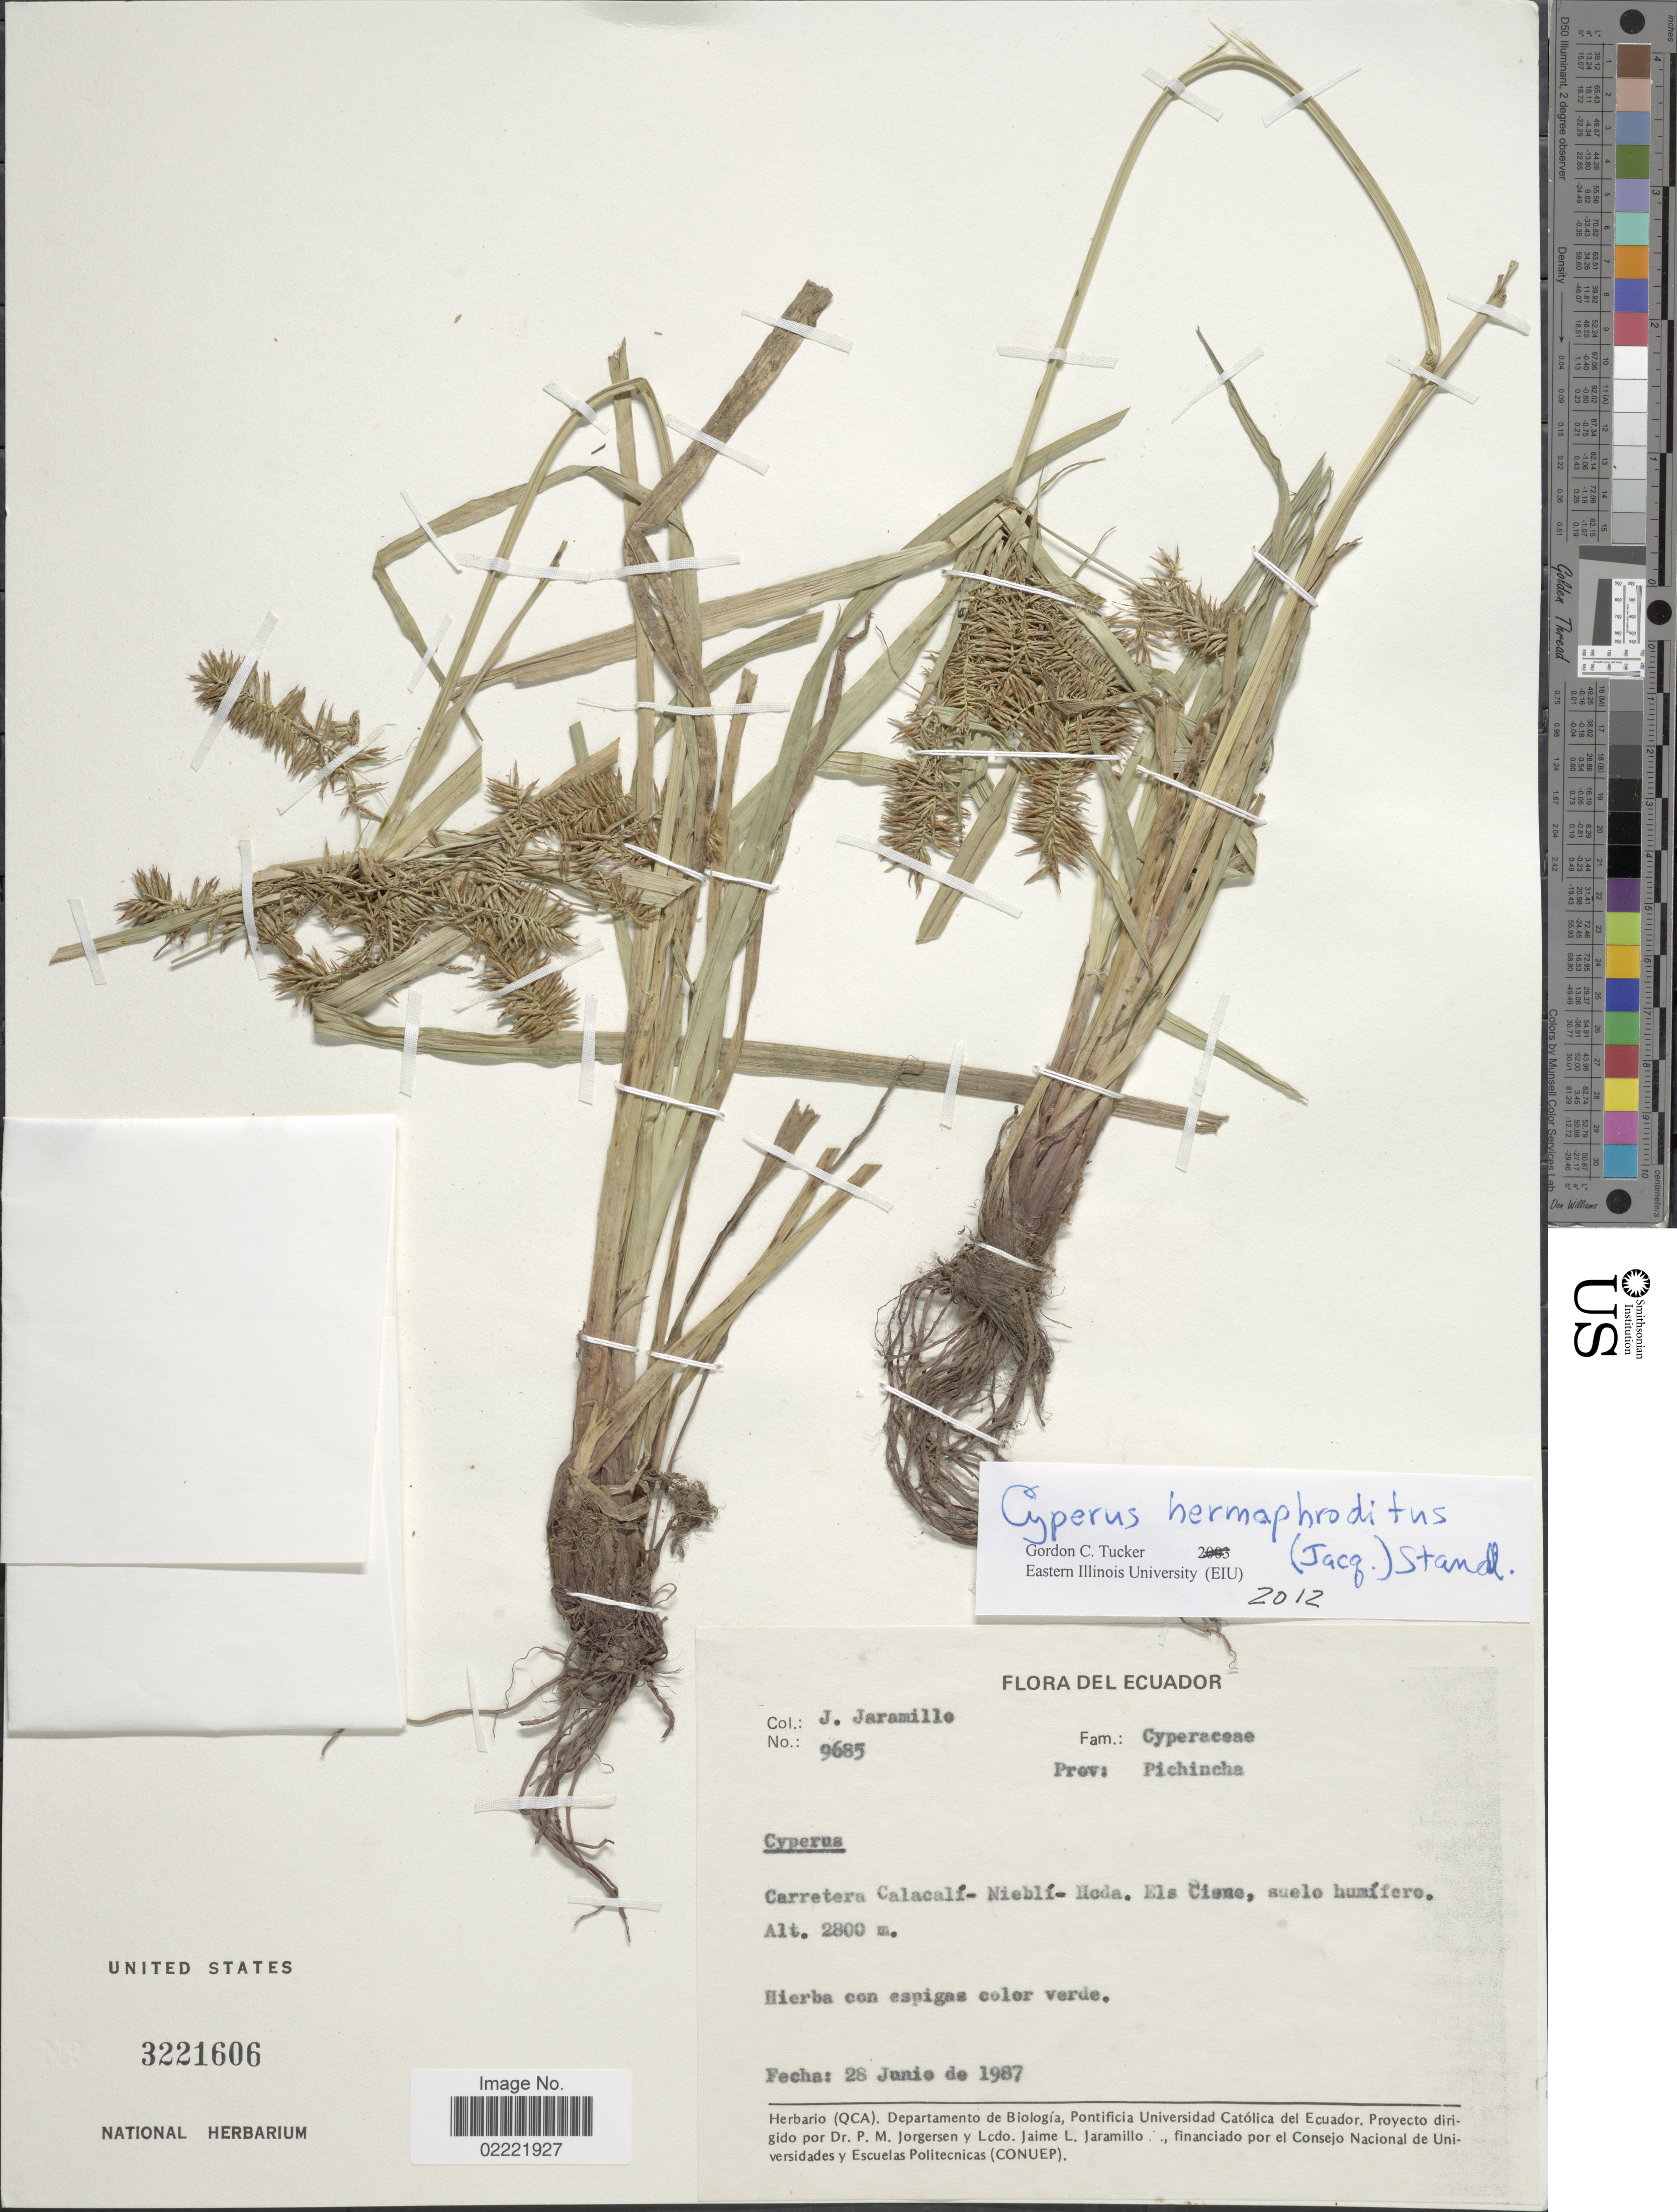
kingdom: Plantae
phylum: Tracheophyta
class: Liliopsida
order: Poales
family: Cyperaceae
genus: Cyperus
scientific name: Cyperus hermaphroditus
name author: (Jacq.) Standl.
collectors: J. Jaramillo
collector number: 9685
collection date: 1987-06-28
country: Ecuador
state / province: Pichincha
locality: Carretera Calacali, Niebli, Hcda. Els Cisne, suelo humifero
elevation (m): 2800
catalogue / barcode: US 3221606